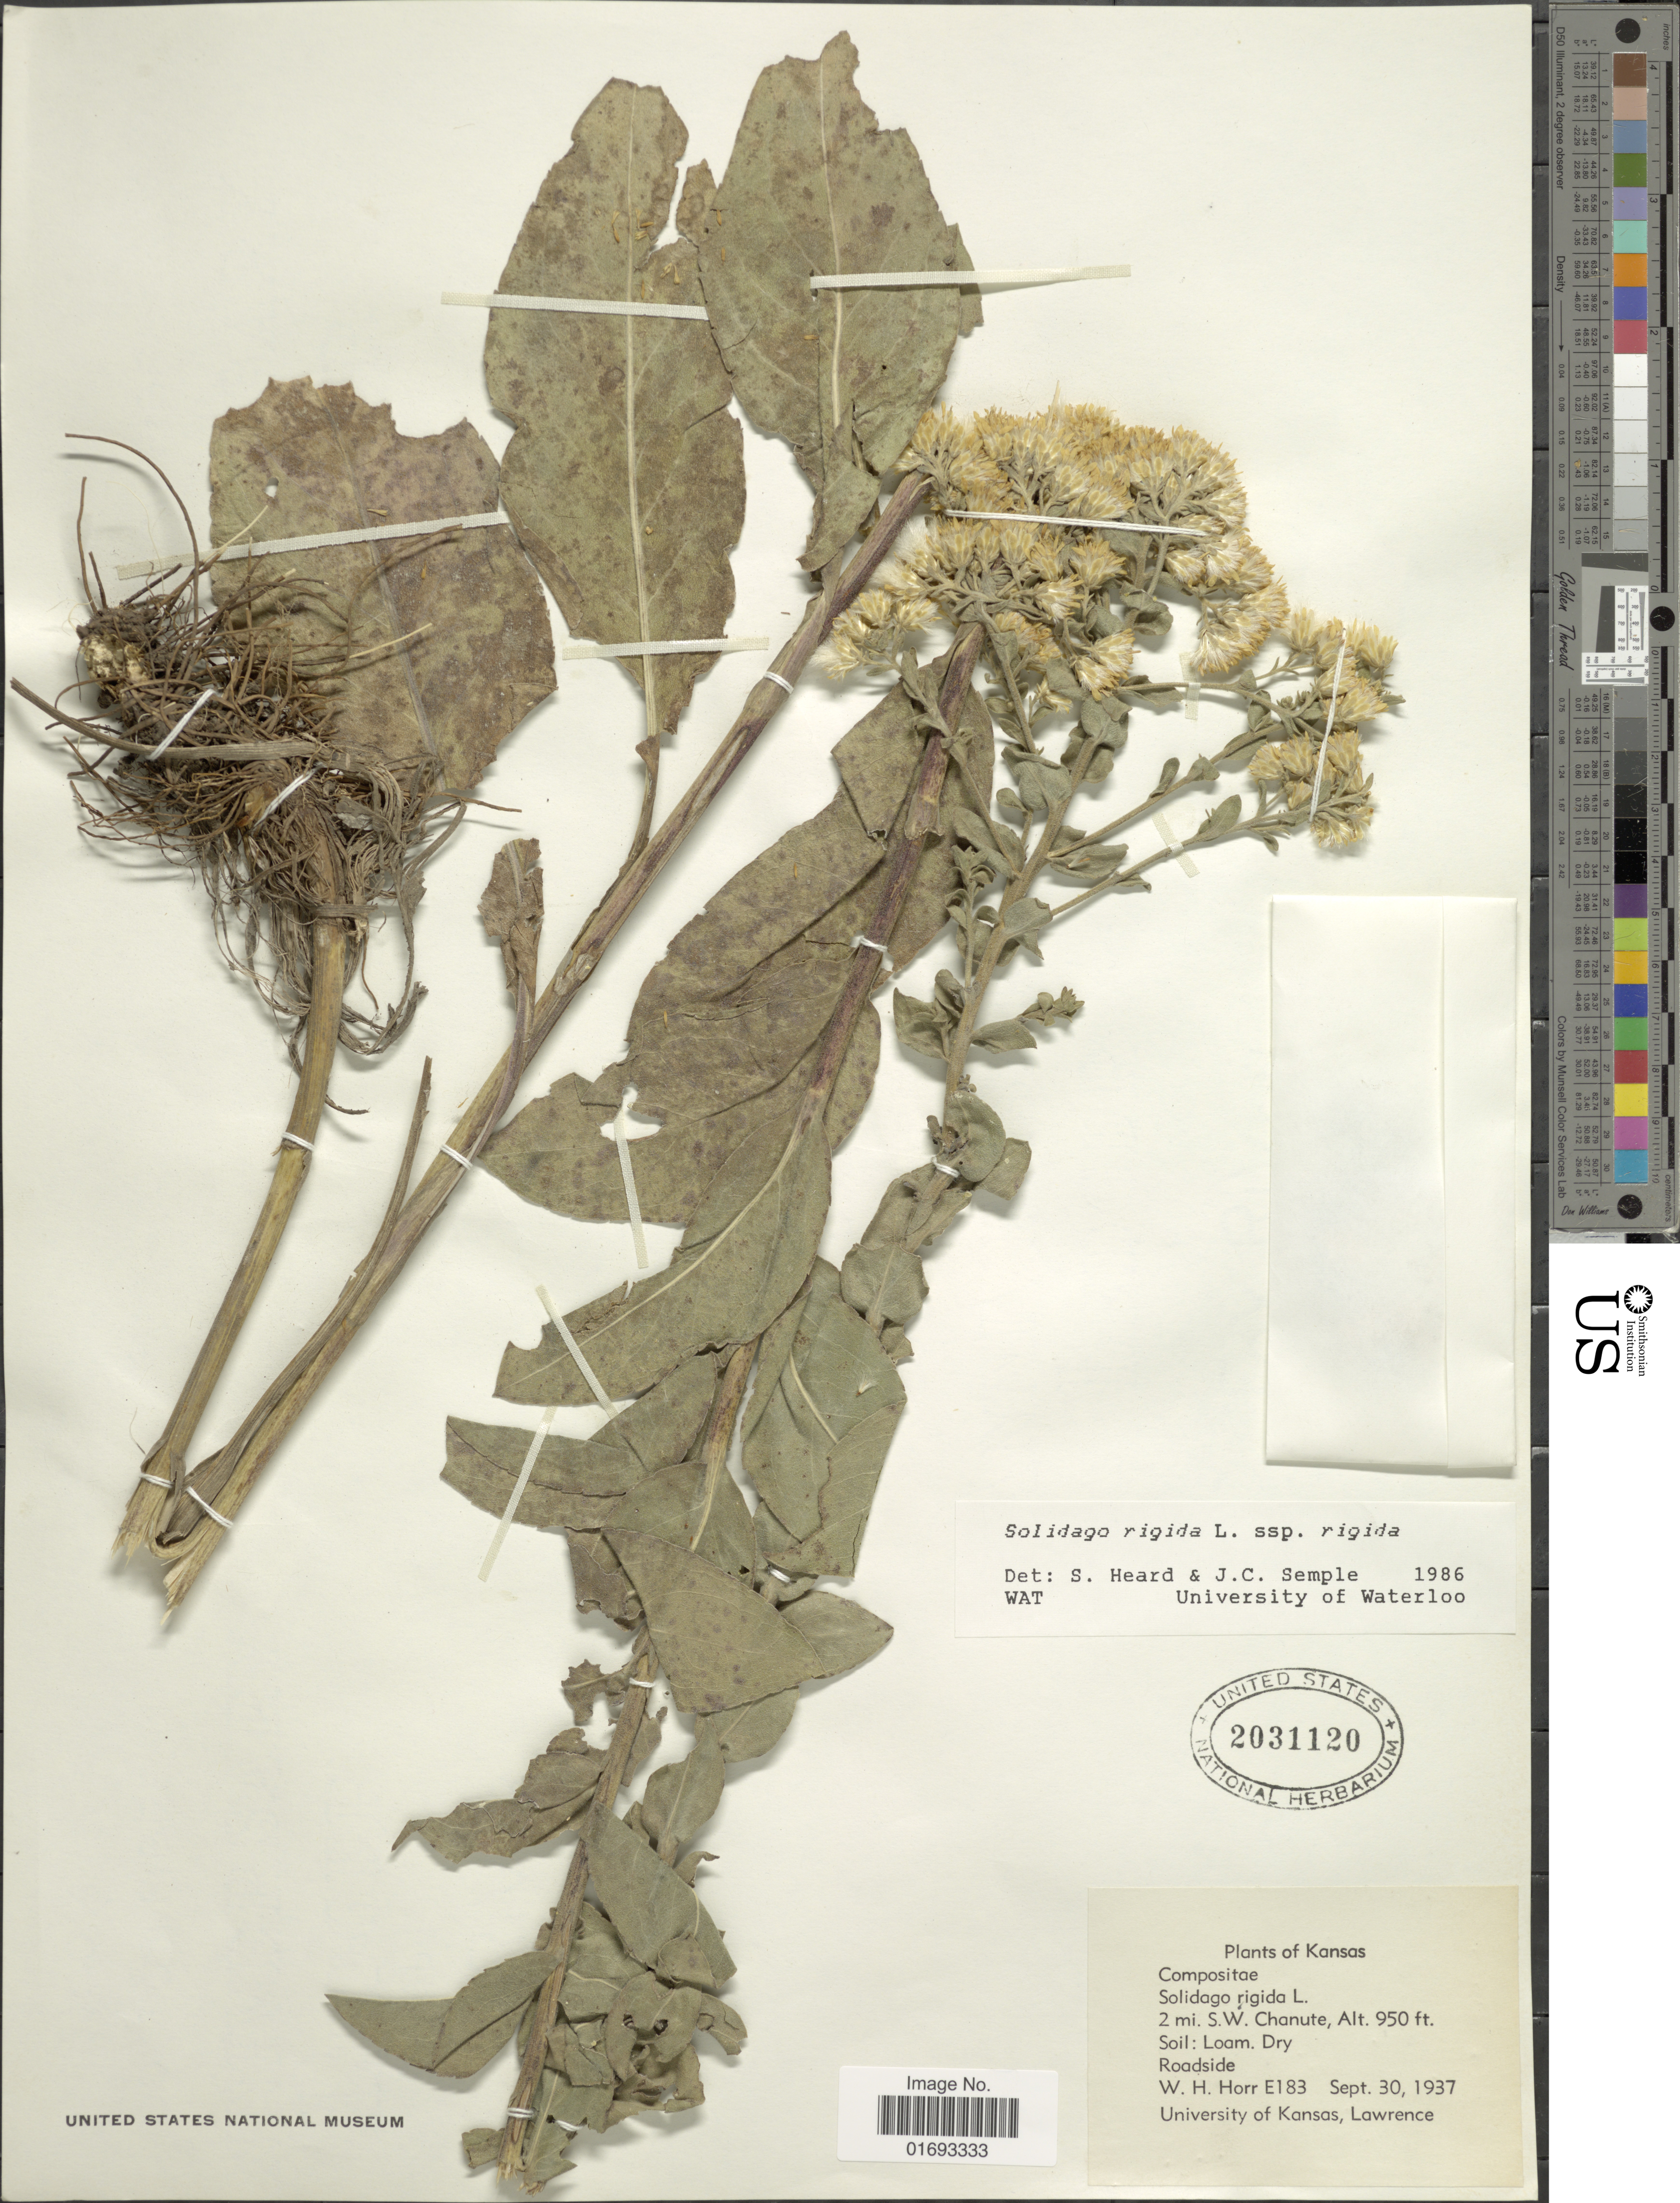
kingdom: Plantae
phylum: Tracheophyta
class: Magnoliopsida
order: Asterales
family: Asteraceae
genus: Oligoneuron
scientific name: Oligoneuron rigidum var. rigidum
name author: (L.) Small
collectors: W. H. Horr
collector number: E183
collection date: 1937-09-30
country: United States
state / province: Kansas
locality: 2 mi. S.W. Chanute, Loam. Dry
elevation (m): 290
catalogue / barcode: US 2031120